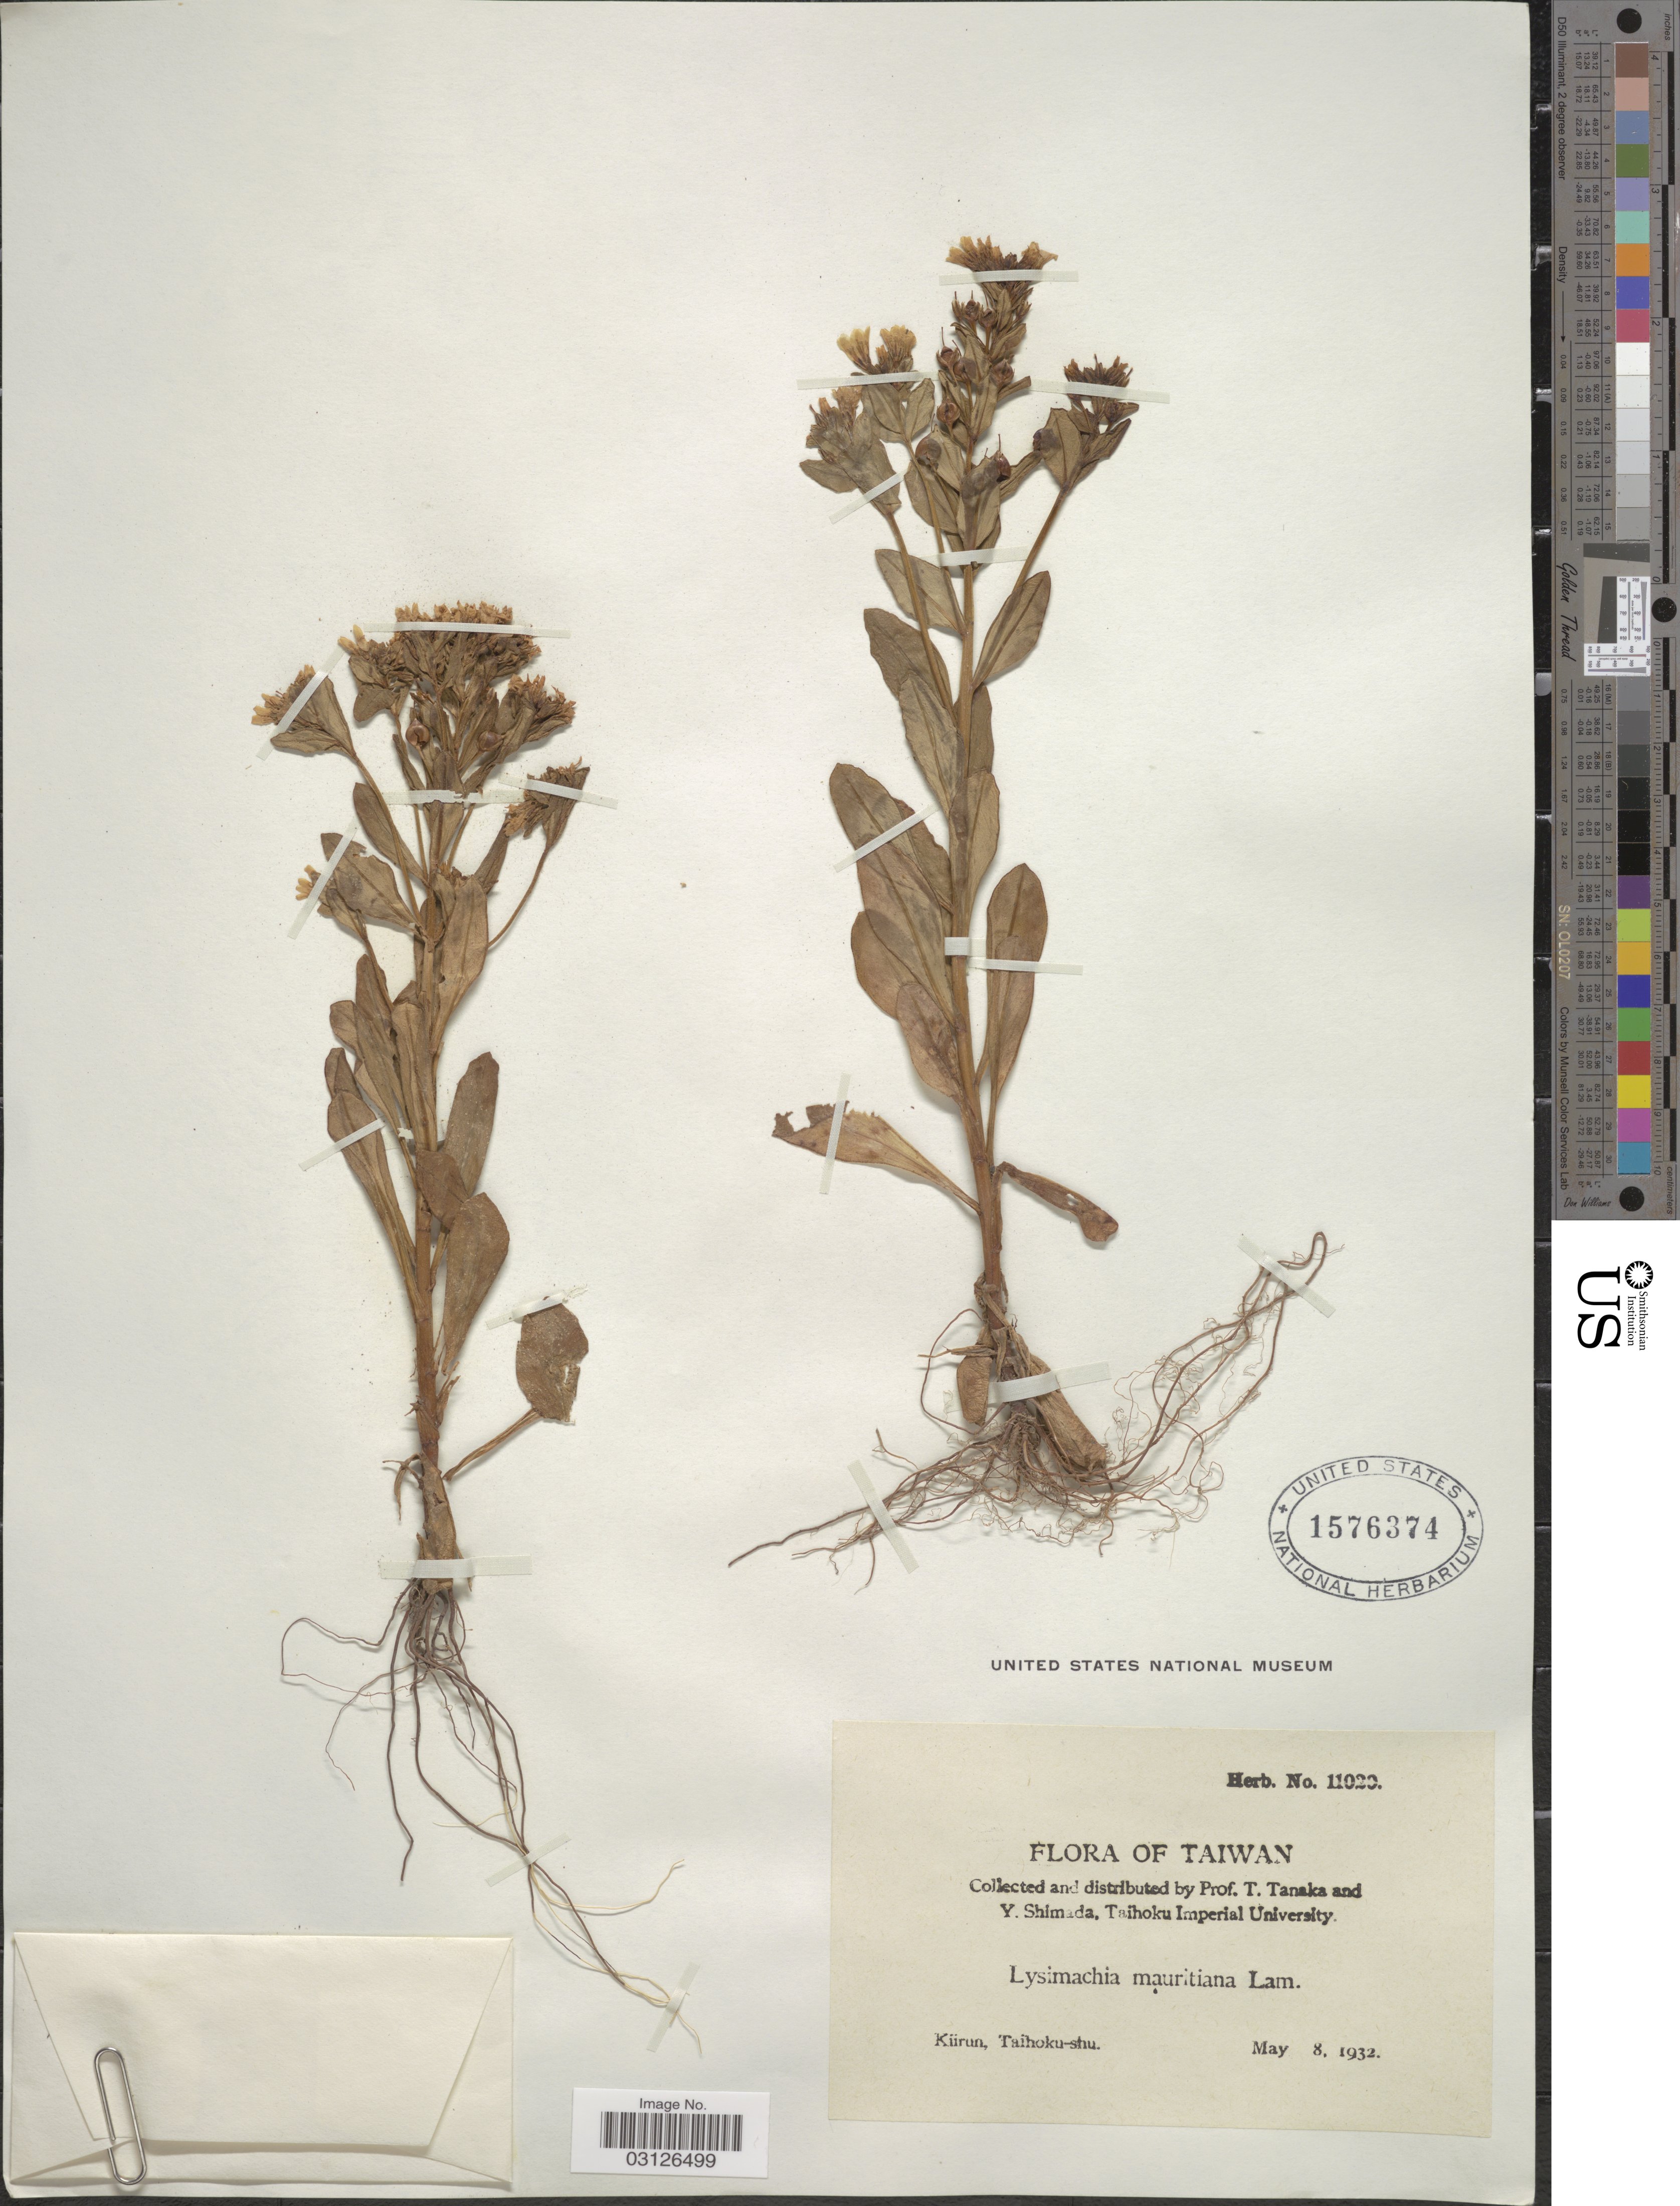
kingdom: Plantae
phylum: Tracheophyta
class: Magnoliopsida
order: Ericales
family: Primulaceae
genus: Lysimachia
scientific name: Lysimachia mauritiana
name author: Lam.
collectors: T. Tanaka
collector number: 11020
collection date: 1932-05-08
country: Taiwan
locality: Kiirun, Taihoku-shu.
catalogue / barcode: US 1576374